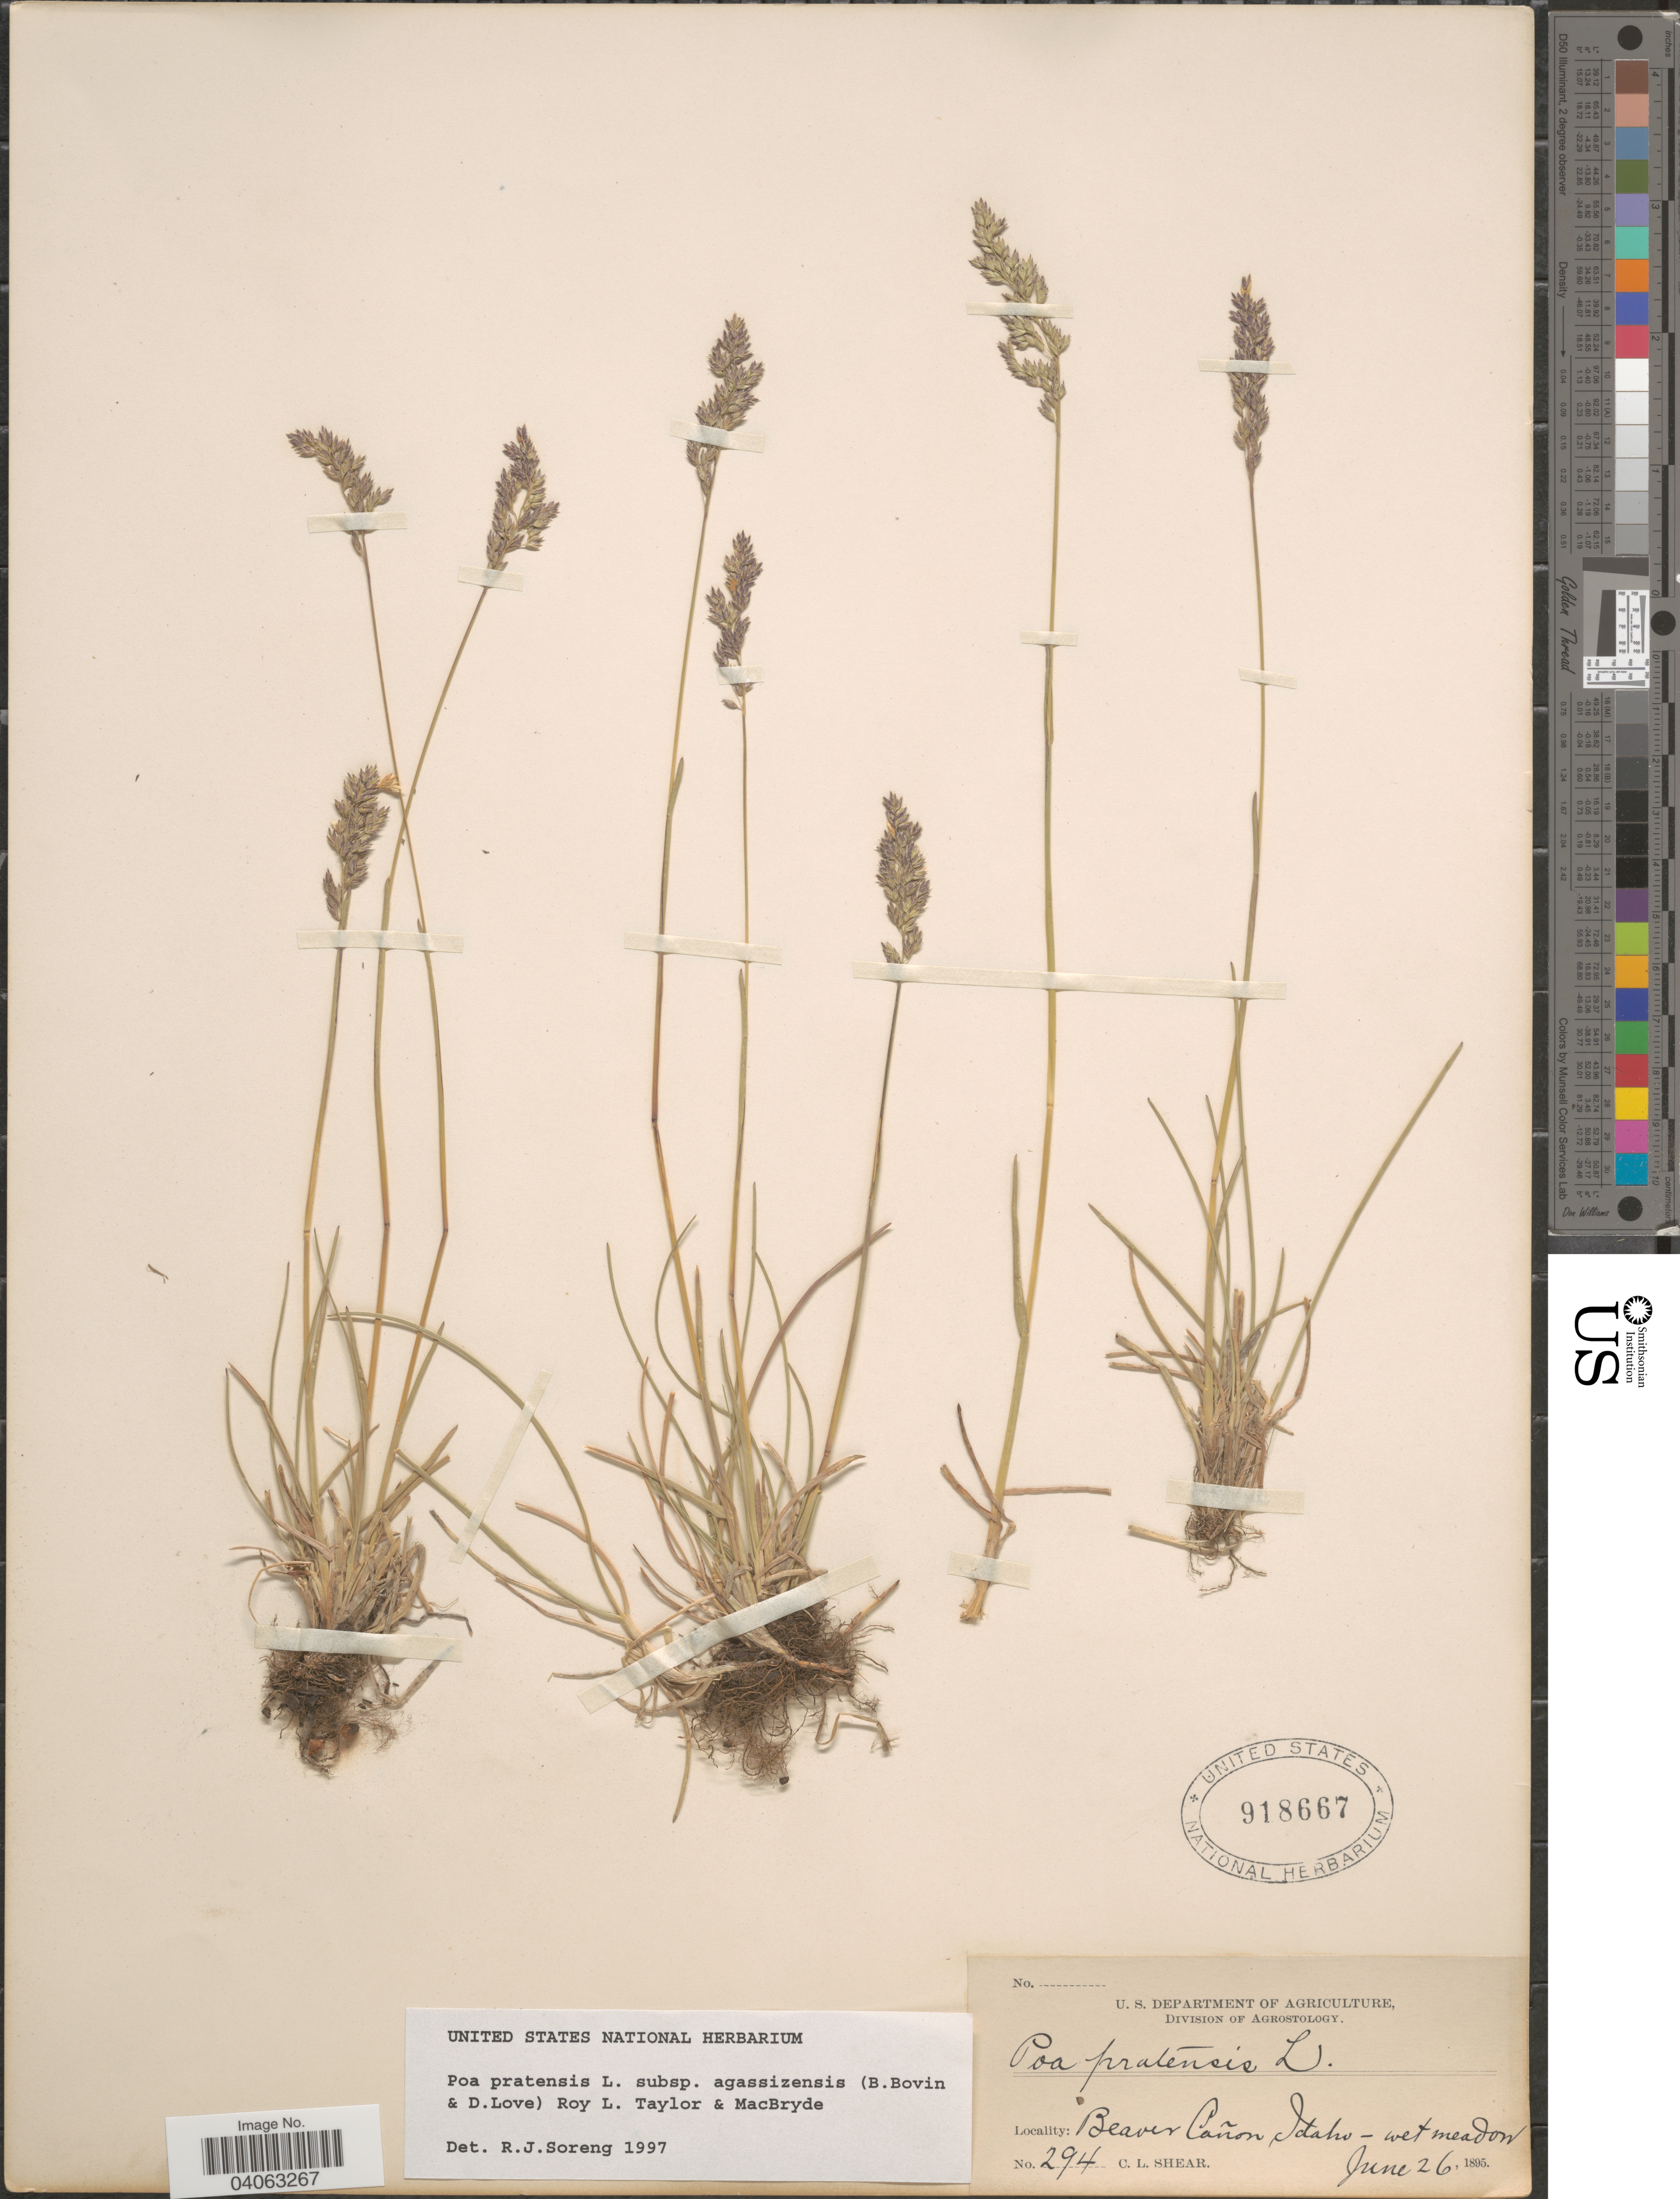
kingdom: Plantae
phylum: Tracheophyta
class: Liliopsida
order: Poales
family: Poaceae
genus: Poa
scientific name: Poa pratensis subsp. agassizensis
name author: (B. Boivin & D. Löve) Roy L. Taylor & MacBryde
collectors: C. L. Shear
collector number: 294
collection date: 1895-06-26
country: United States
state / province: Idaho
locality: Beaver Cañon.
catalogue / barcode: US 918667